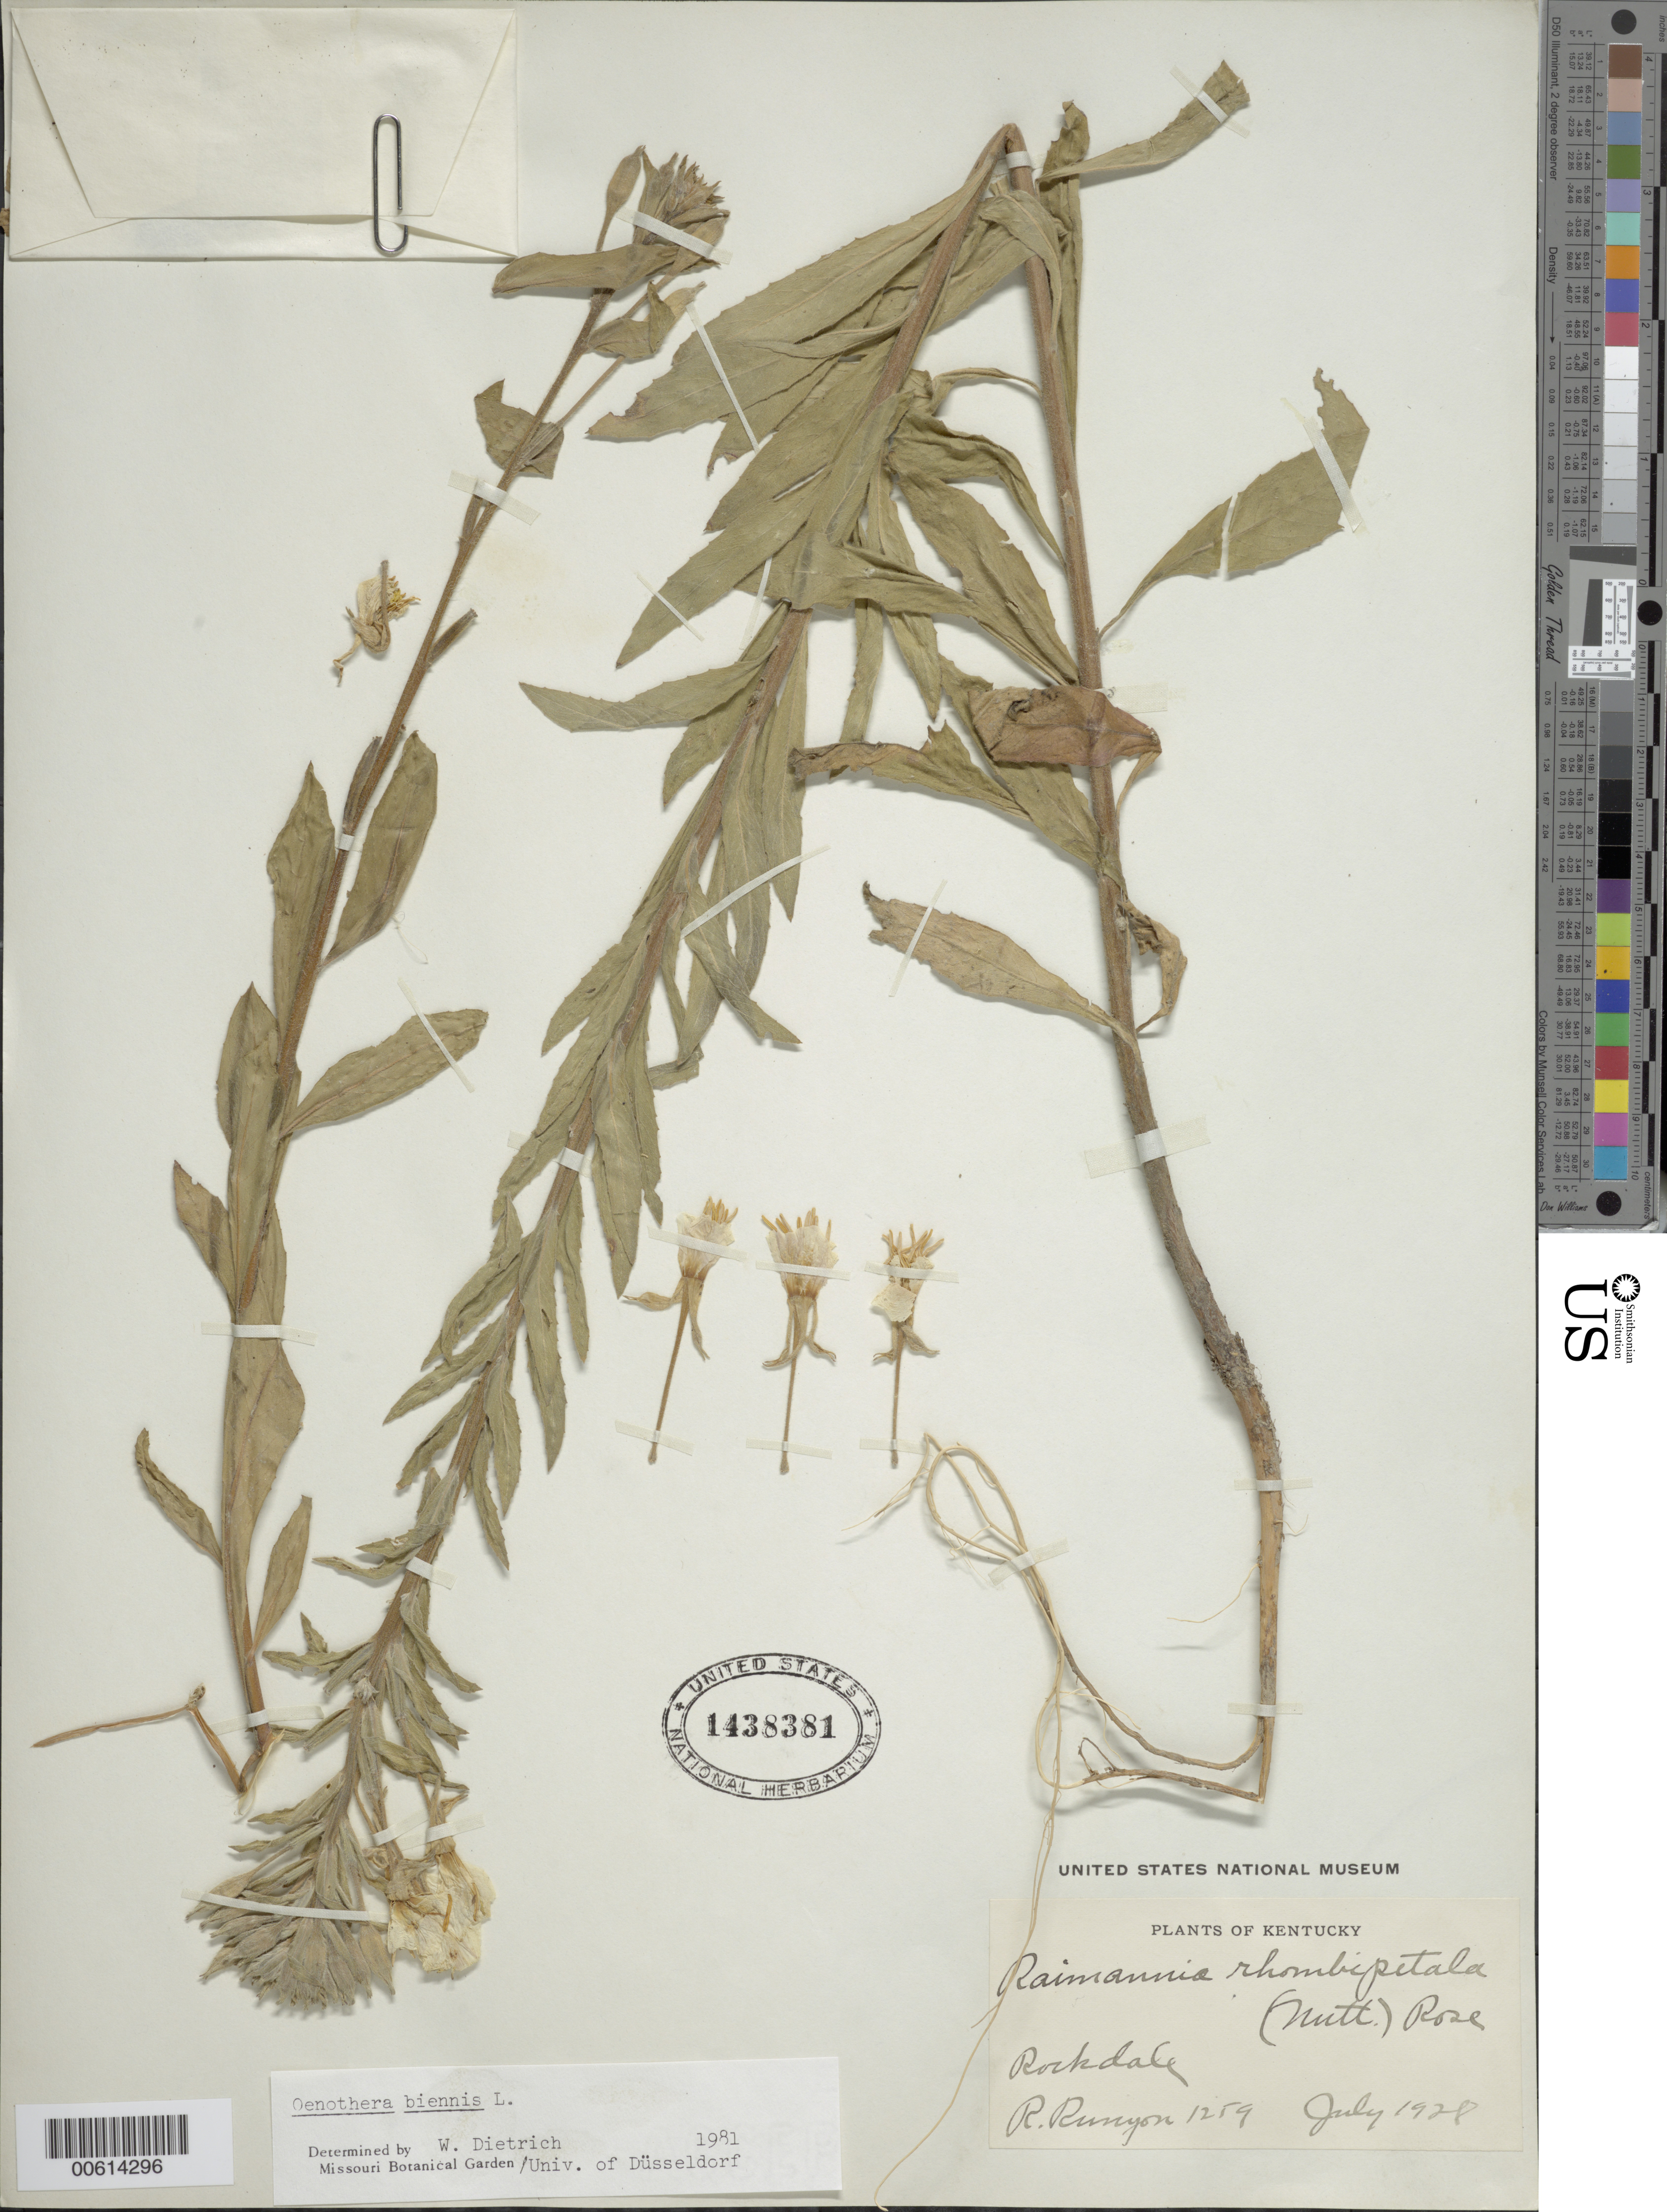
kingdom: Plantae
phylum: Tracheophyta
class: Magnoliopsida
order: Myrtales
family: Onagraceae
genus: Oenothera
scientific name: Oenothera biennis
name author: L.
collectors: R. Runyon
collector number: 1259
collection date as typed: Jul 1928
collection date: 1928-07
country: United States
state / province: Kentucky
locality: Rockdale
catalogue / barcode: US 1438381